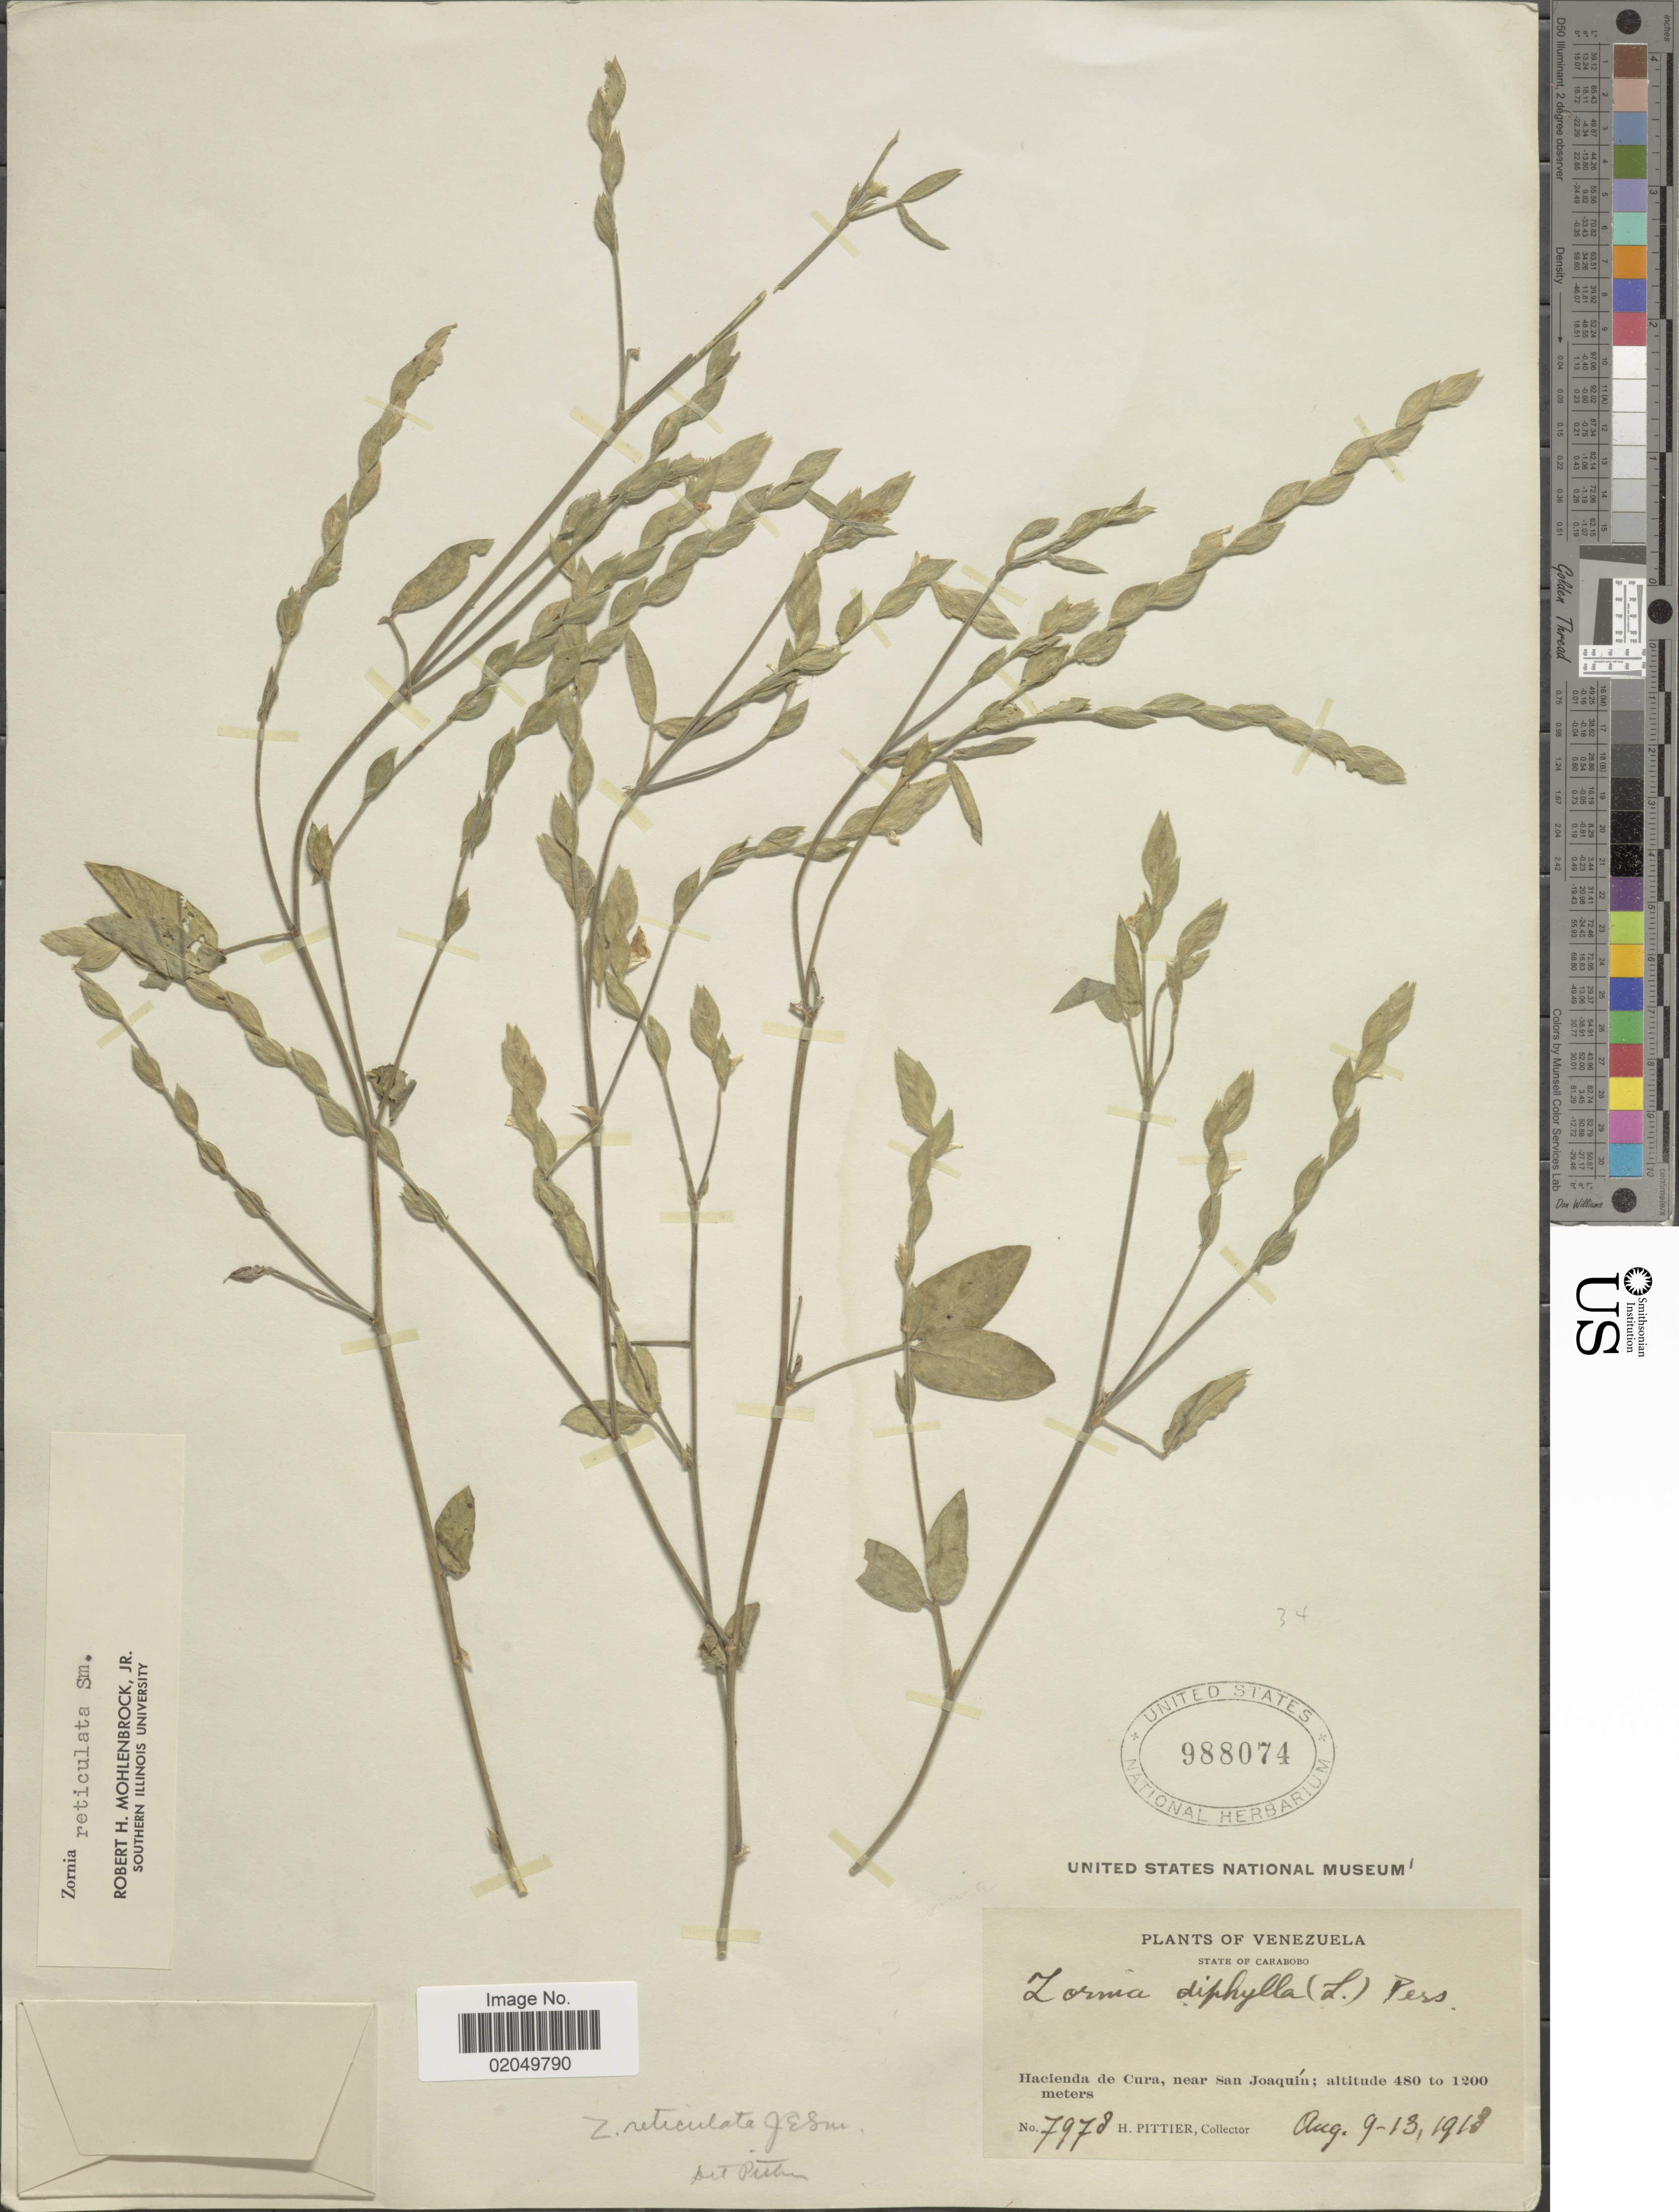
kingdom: Plantae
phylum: Tracheophyta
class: Magnoliopsida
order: Fabales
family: Fabaceae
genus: Zornia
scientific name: Zornia reticulata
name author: Sm.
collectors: H. F. Pittier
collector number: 7978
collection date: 1918-08-09/1918-08-13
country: Venezuela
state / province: Carabobo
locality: Hacienda de Cura, near San Joaquin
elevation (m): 480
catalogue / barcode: US 988074